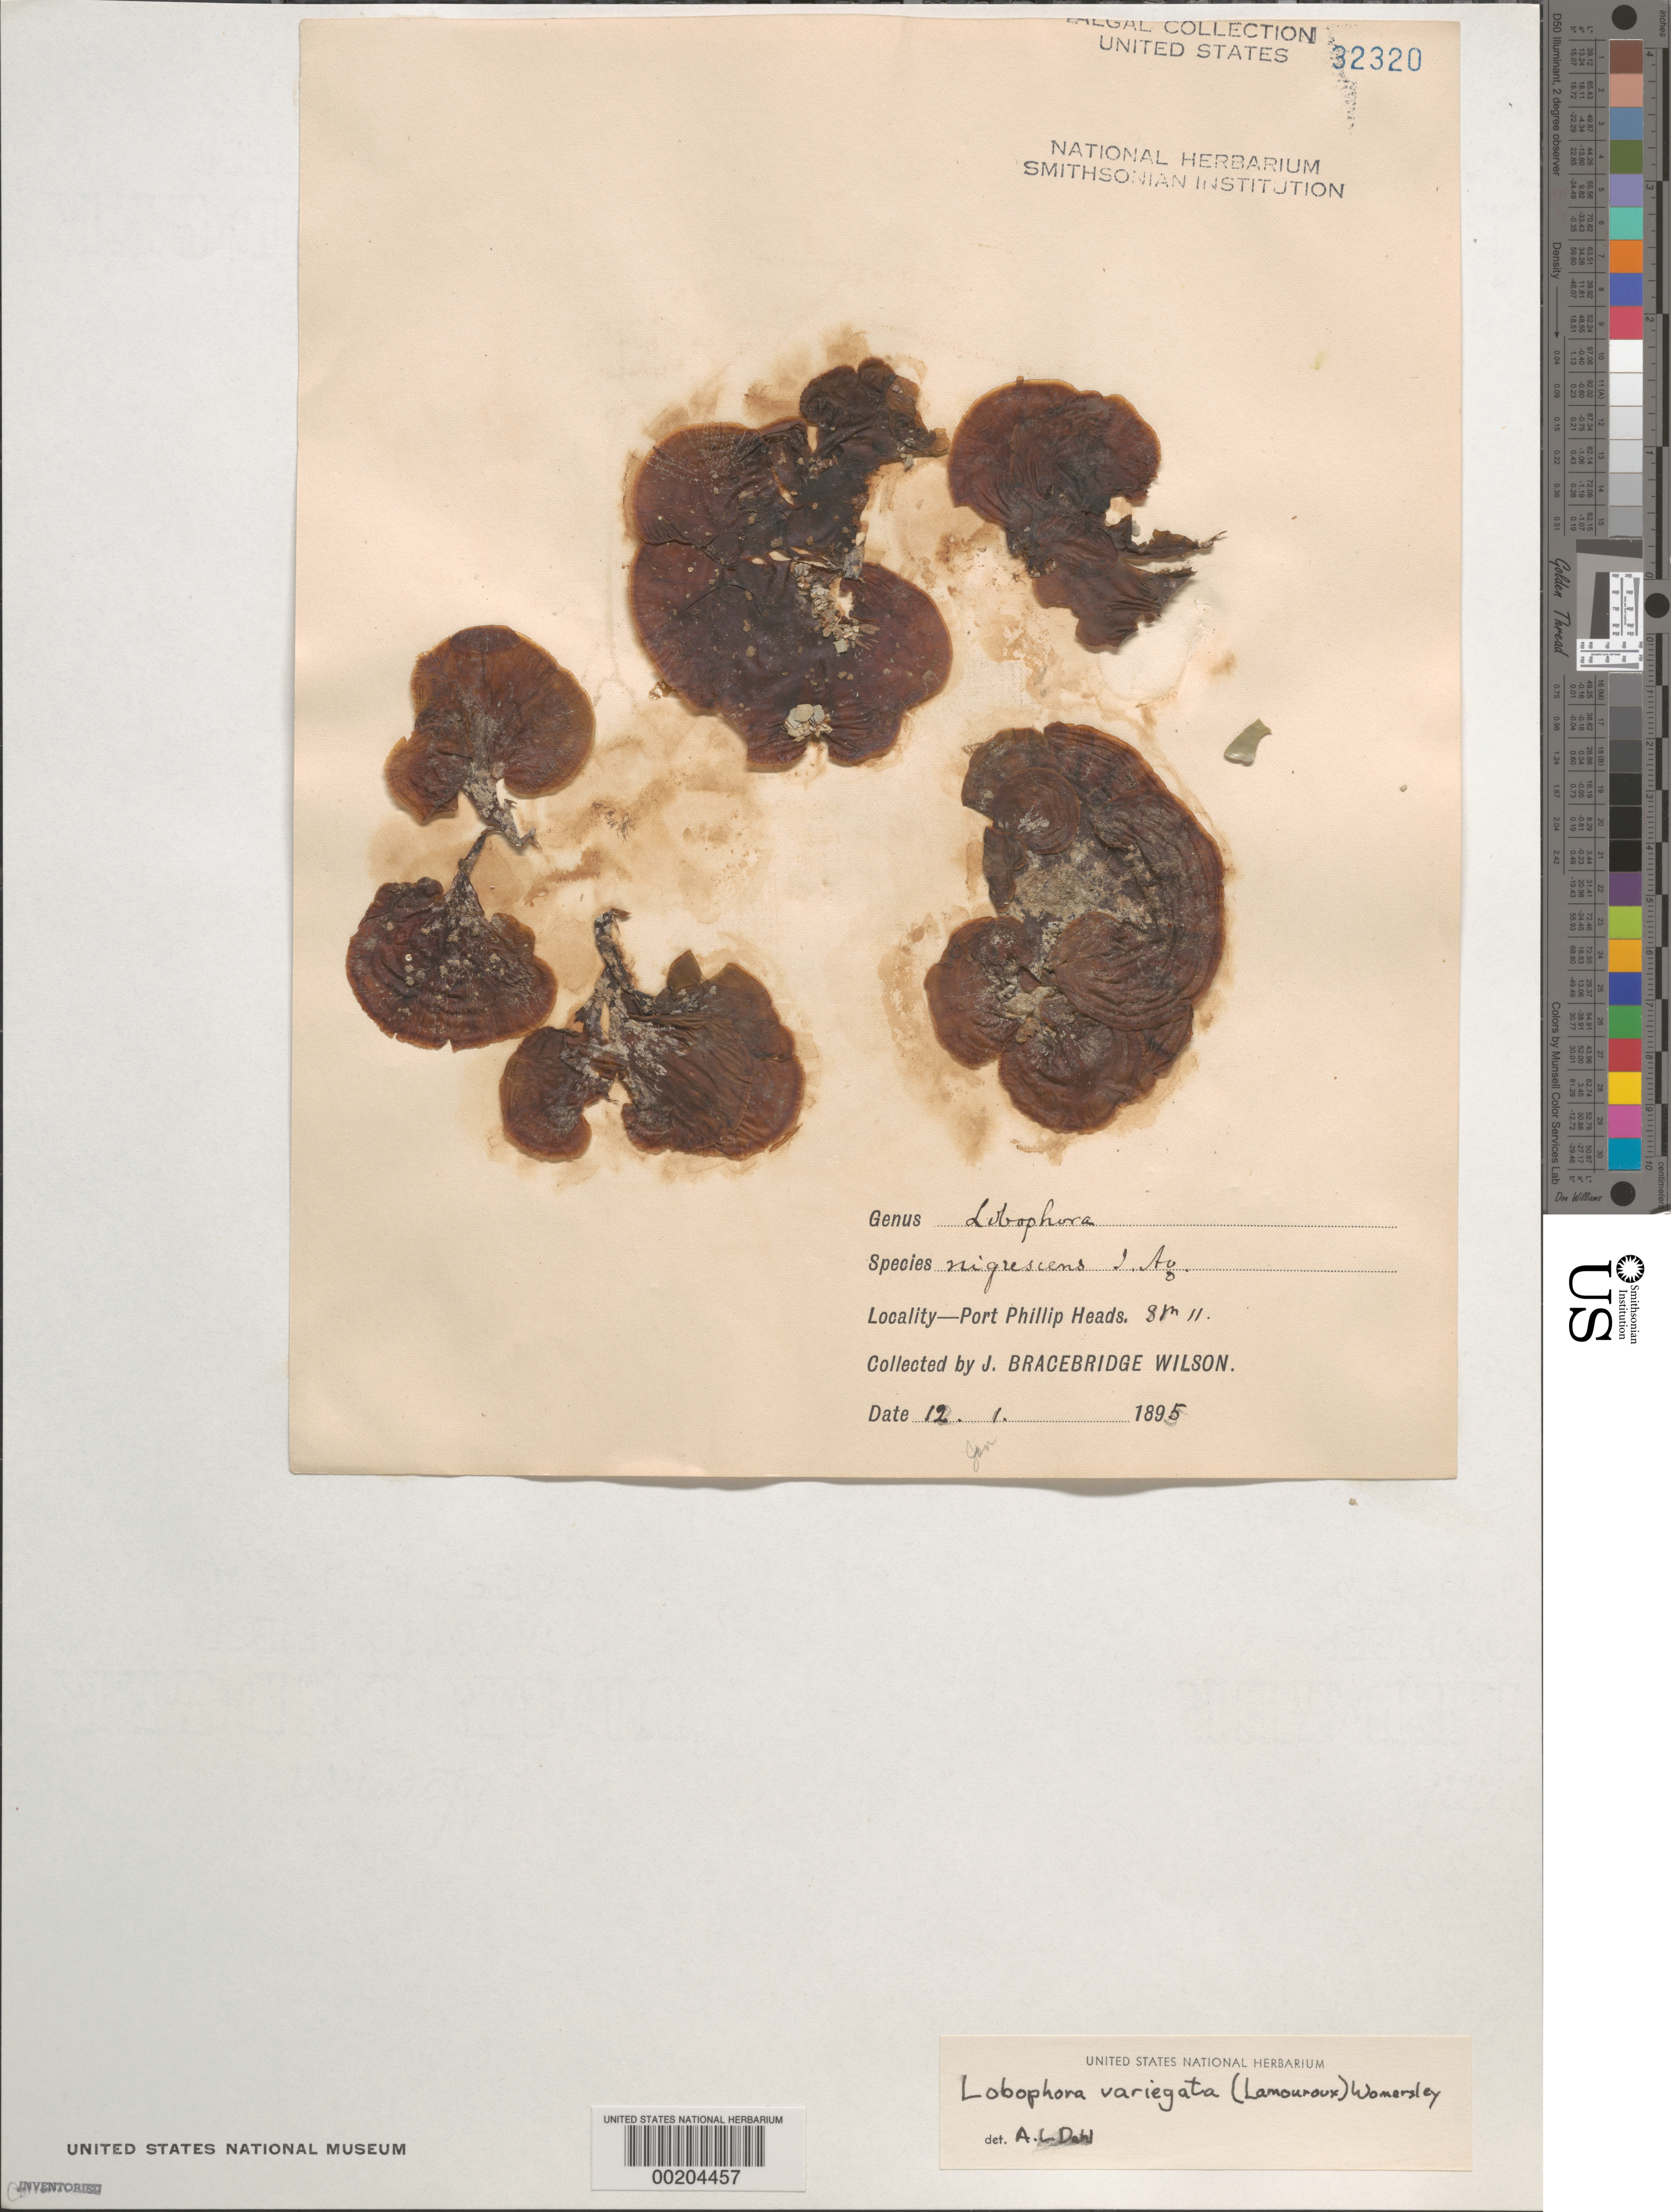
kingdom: Chromista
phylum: Ochrophyta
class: Phaeophyceae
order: Dictyotales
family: Dictyotaceae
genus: Lobophora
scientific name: Lobophora variegata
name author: (J.V.Lamouroux) Womersley & E.C. Oliveira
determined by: Dahl, A. E.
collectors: J. B. Wilson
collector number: Station 11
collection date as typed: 12 Jan 1895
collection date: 1895-01-12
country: Australia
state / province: Victoria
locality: Port Phillip Heads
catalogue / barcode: US 32320